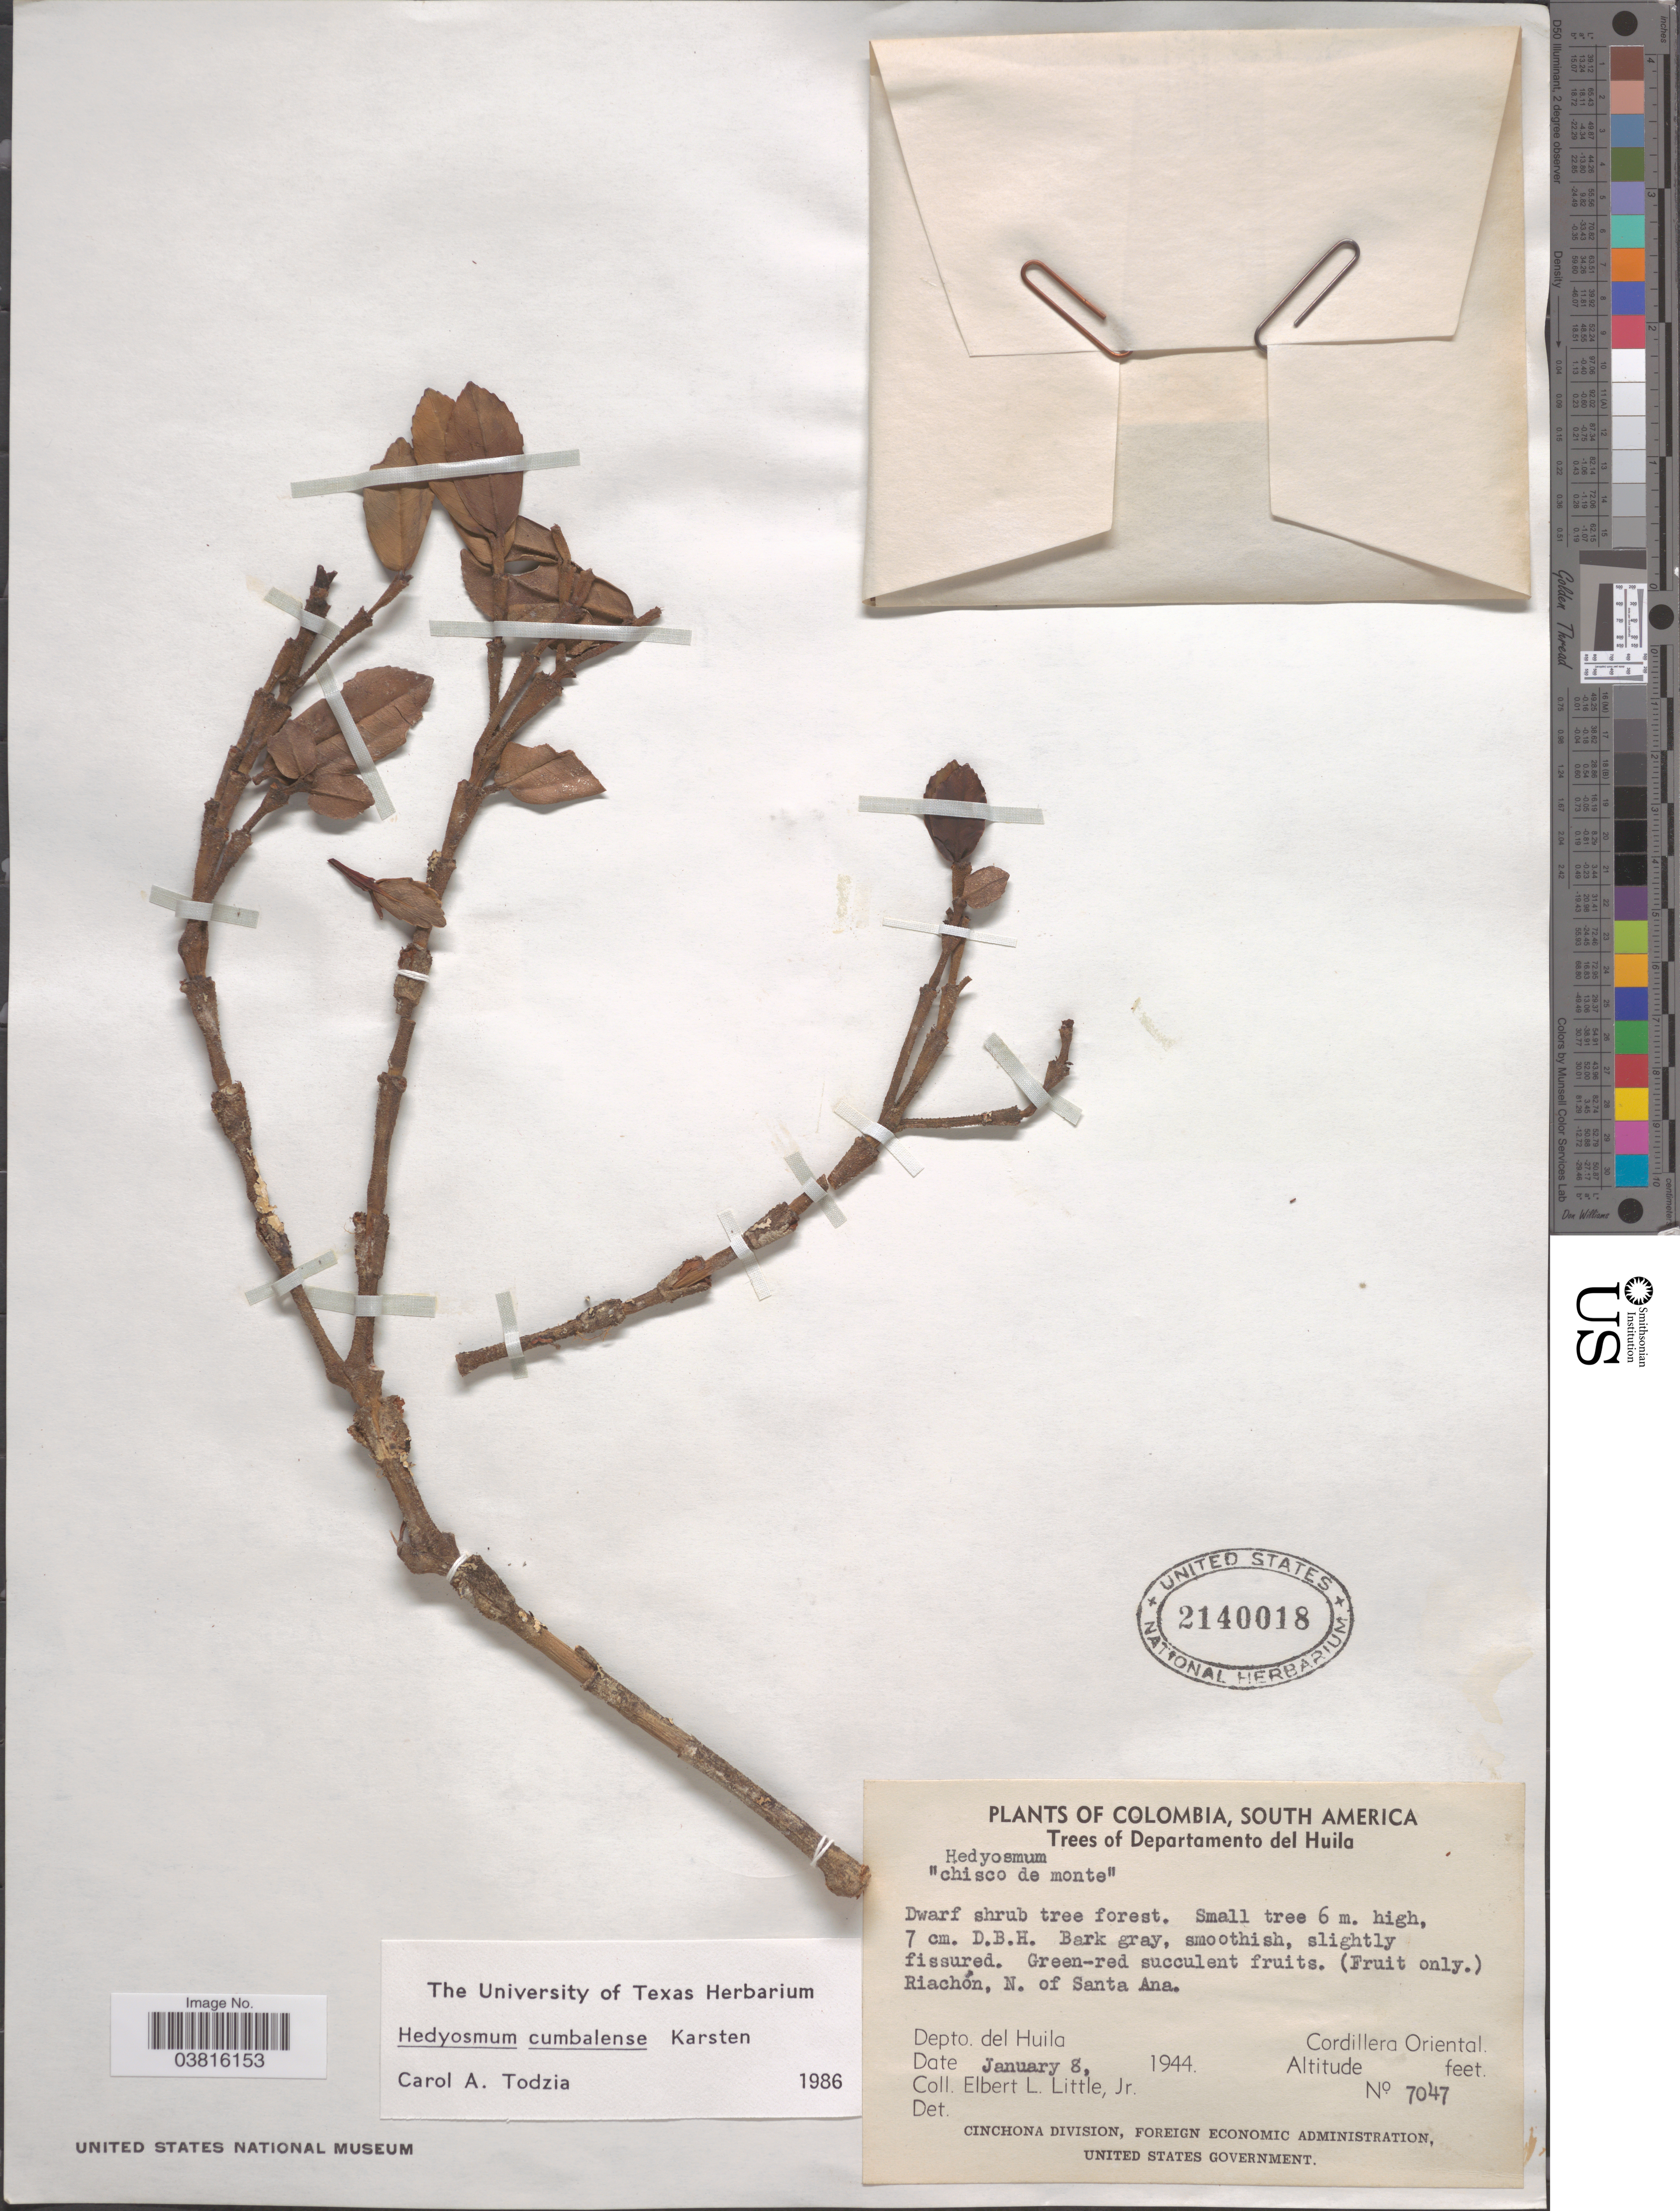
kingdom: Plantae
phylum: Tracheophyta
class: Magnoliopsida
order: Chloranthales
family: Chloranthaceae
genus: Hedyosmum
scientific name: Hedyosmum cumbalense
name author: H. Karst.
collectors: E. L. Little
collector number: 7047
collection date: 1944-01-08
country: Colombia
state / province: Huila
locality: Departamento del Huila. Riachón, N. of Santa Ana. Cordillera Oriental.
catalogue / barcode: US 2140018